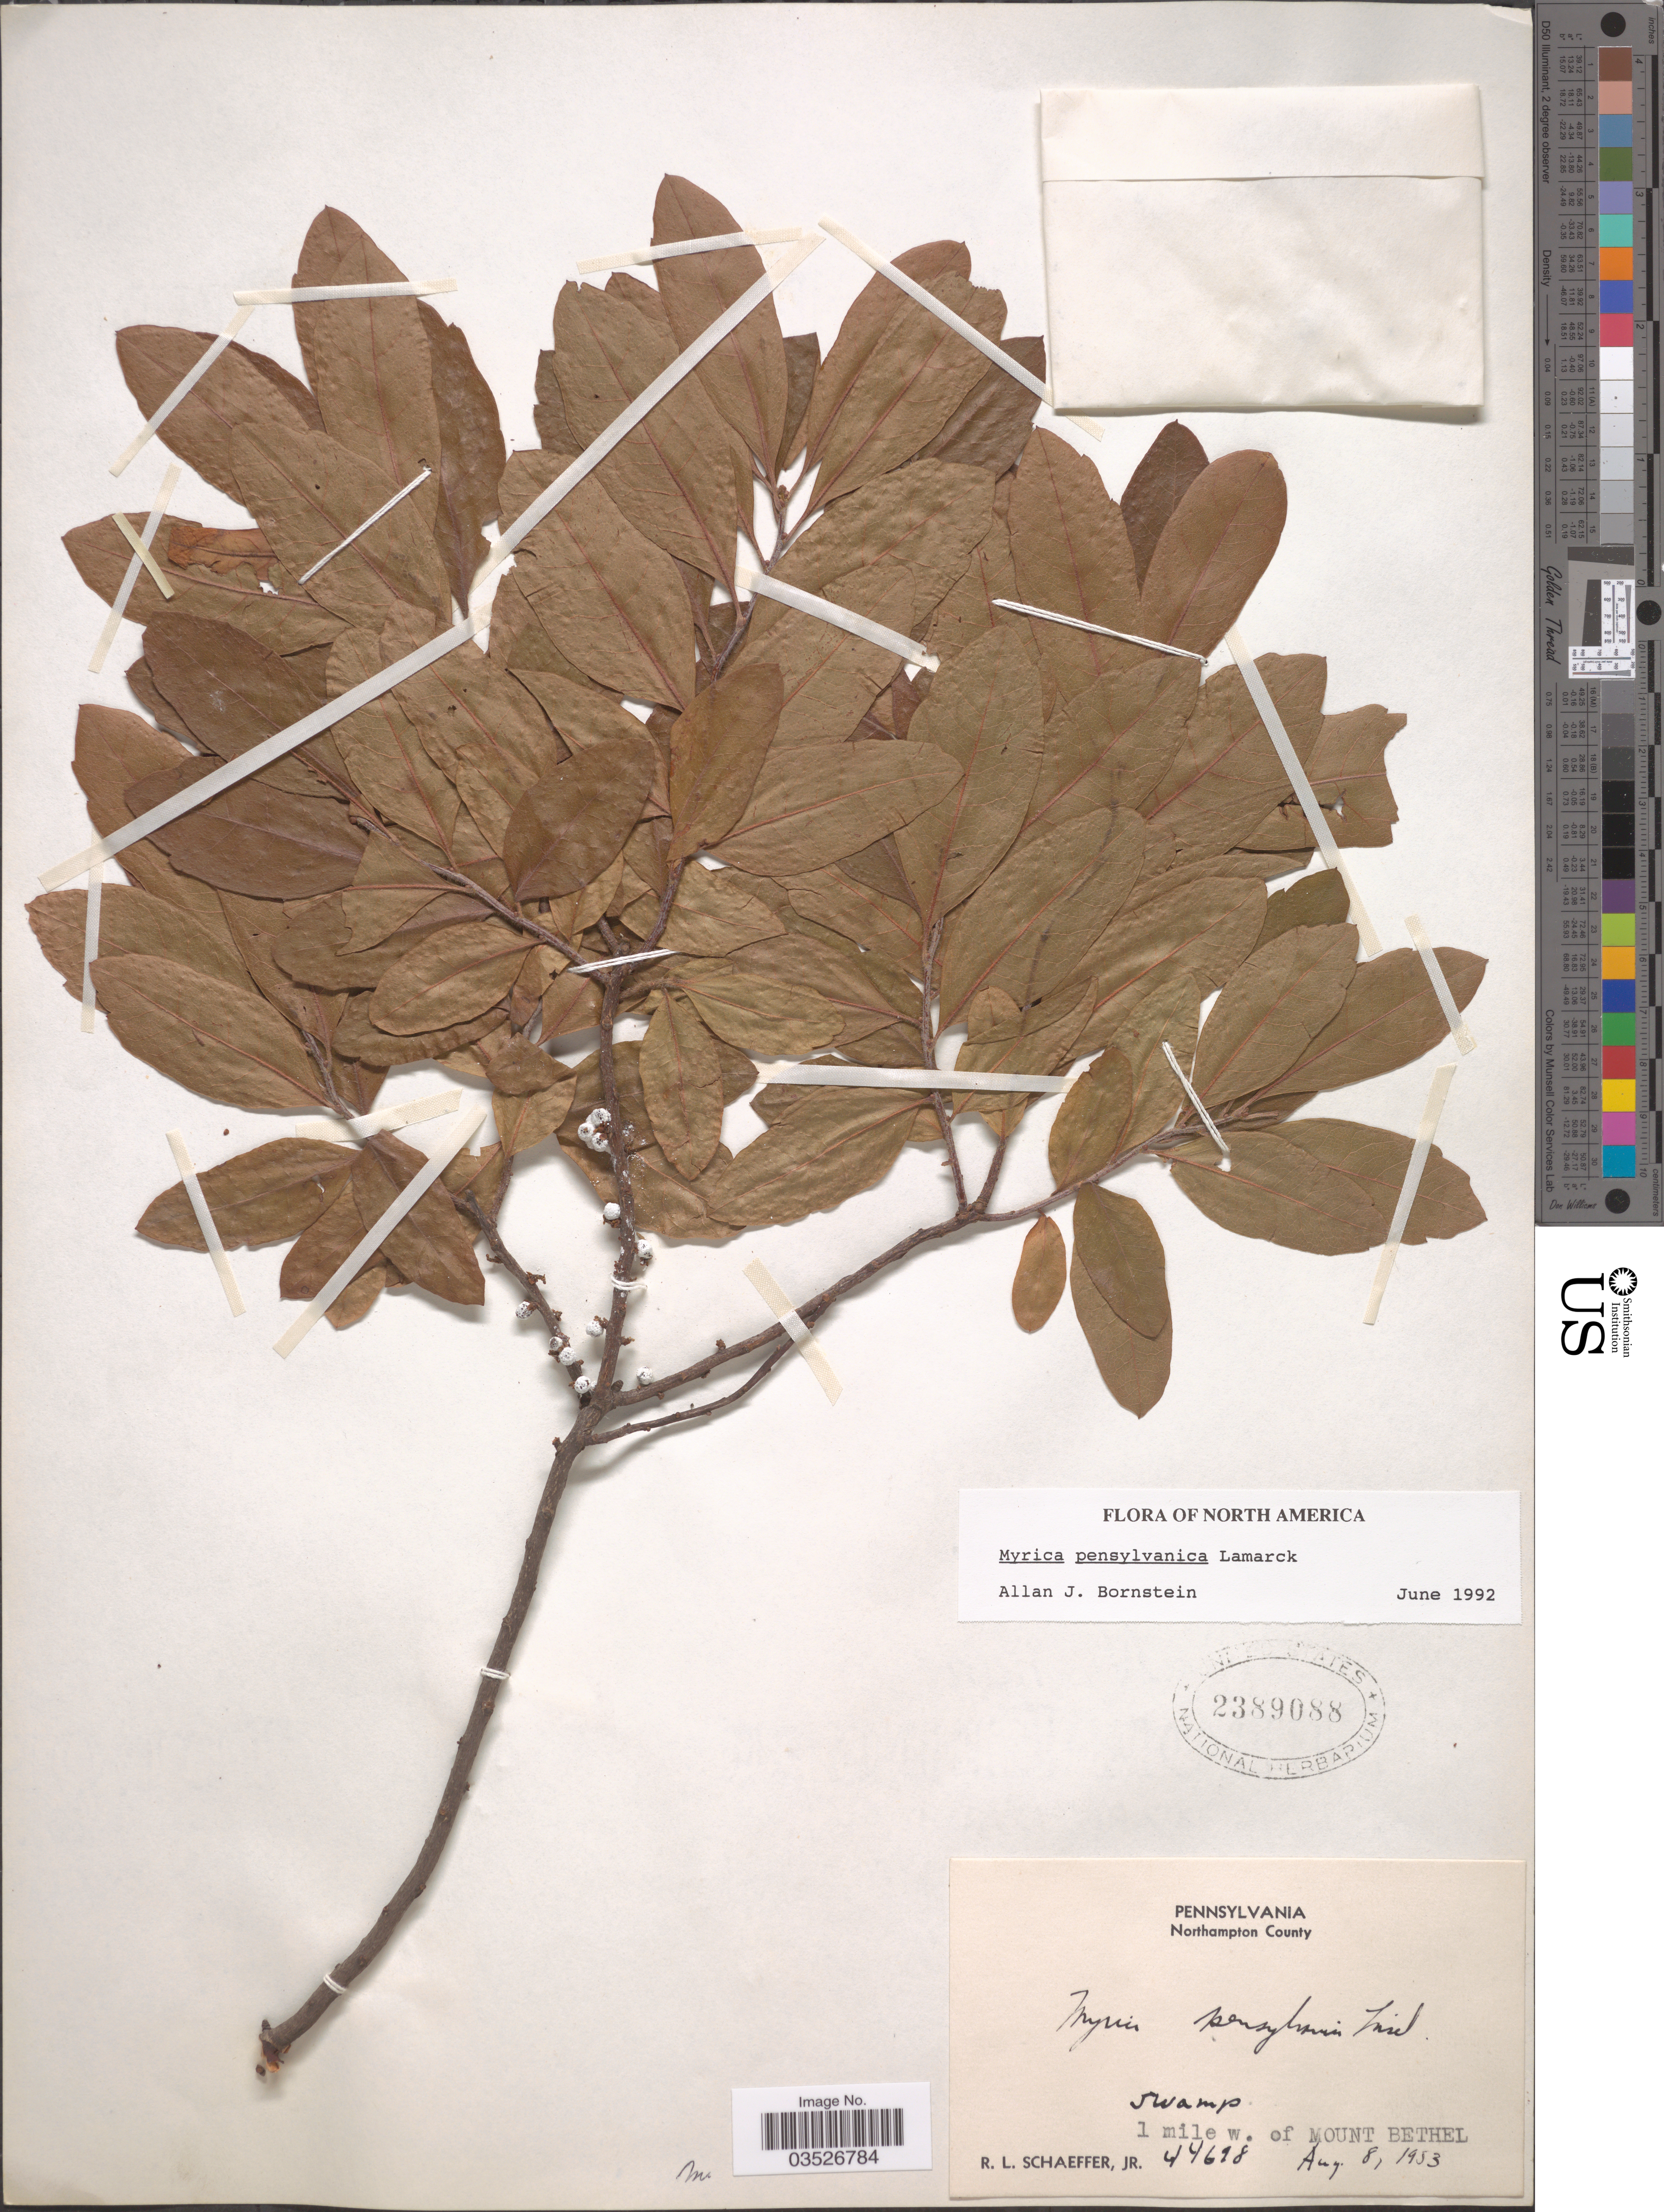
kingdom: Plantae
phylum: Tracheophyta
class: Magnoliopsida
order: Fagales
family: Myricaceae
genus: Morella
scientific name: Morella pensylvanica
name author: (Mirb.) Kartesz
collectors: R. L. Schaeffer Jr.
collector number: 44618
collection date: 1953-08-08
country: United States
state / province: Pennsylvania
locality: Northampton County. Swamp 1 mile w. of Mount Bethel.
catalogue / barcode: US 2389088